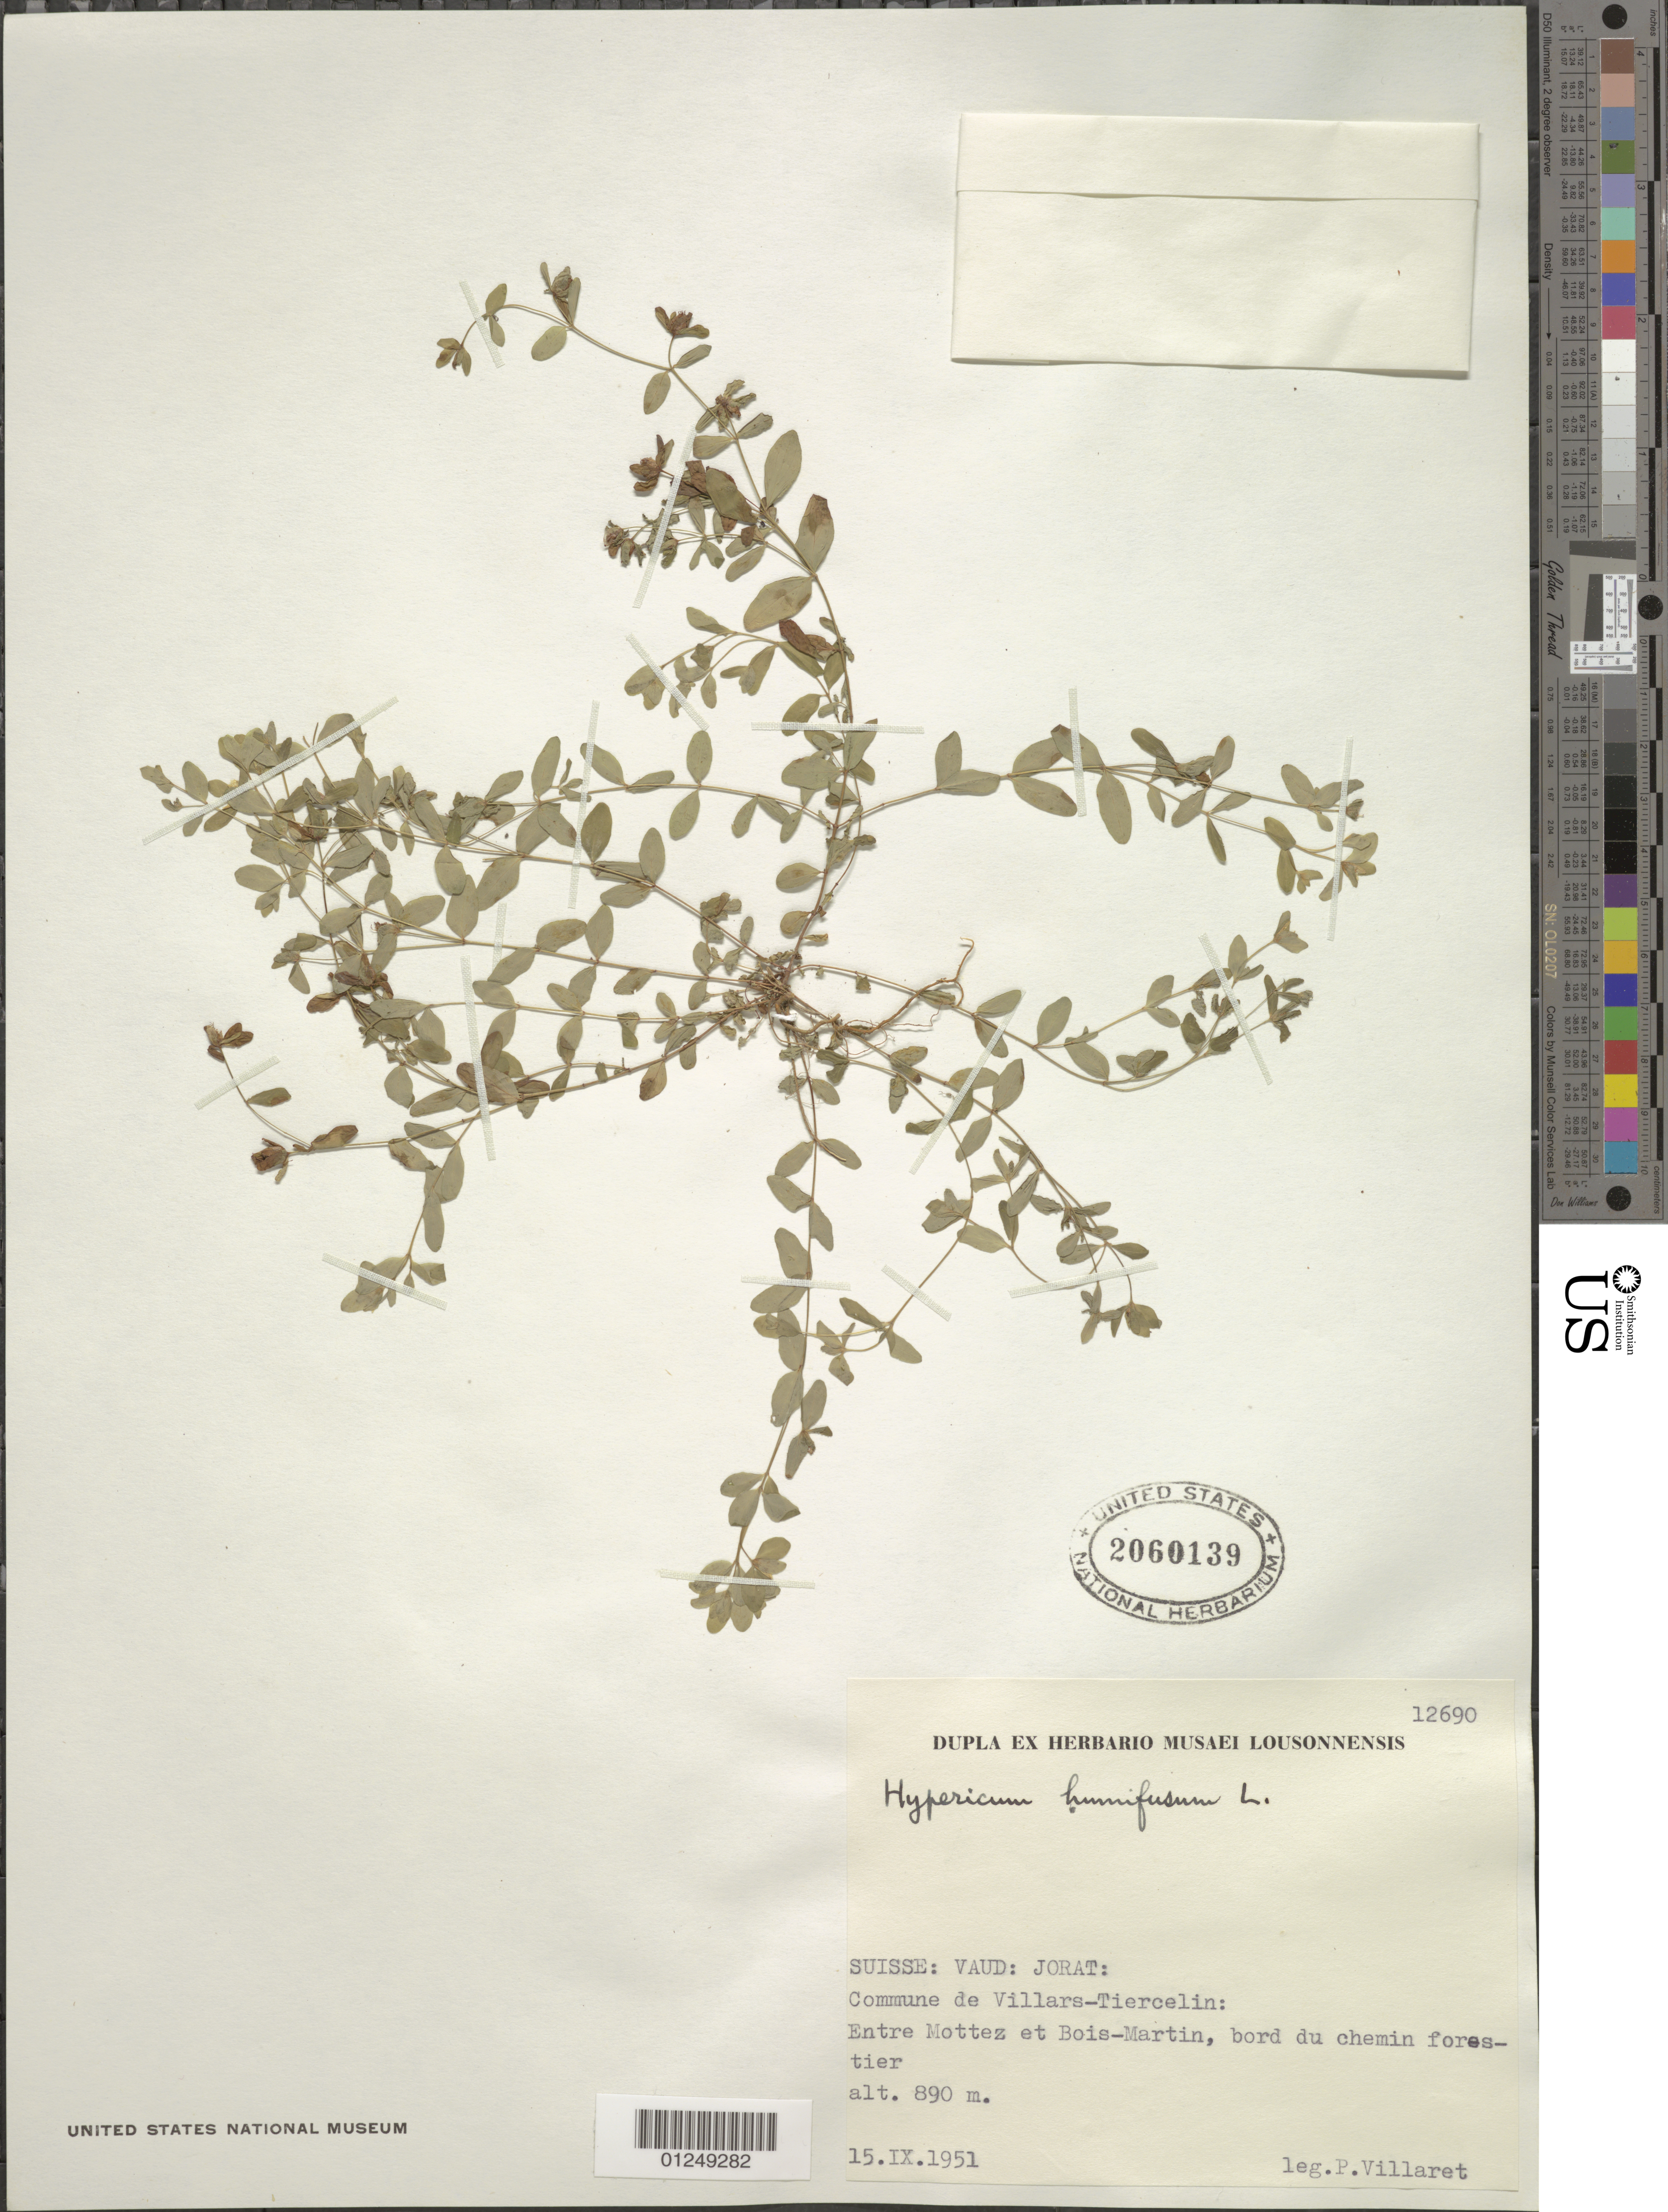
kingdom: Plantae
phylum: Tracheophyta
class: Magnoliopsida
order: Malpighiales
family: Hypericaceae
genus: Hypericum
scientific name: Hypericum humifusum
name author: L.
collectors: P. Villaret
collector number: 12690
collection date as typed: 15.IX.1951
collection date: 1951-09-15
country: Switzerland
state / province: Vaud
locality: Jorat : Commune de Villars-Tiercelin: Entre Mottez et Bois-Martin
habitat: bord du chemin forestier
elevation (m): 890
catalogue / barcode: US 2060139